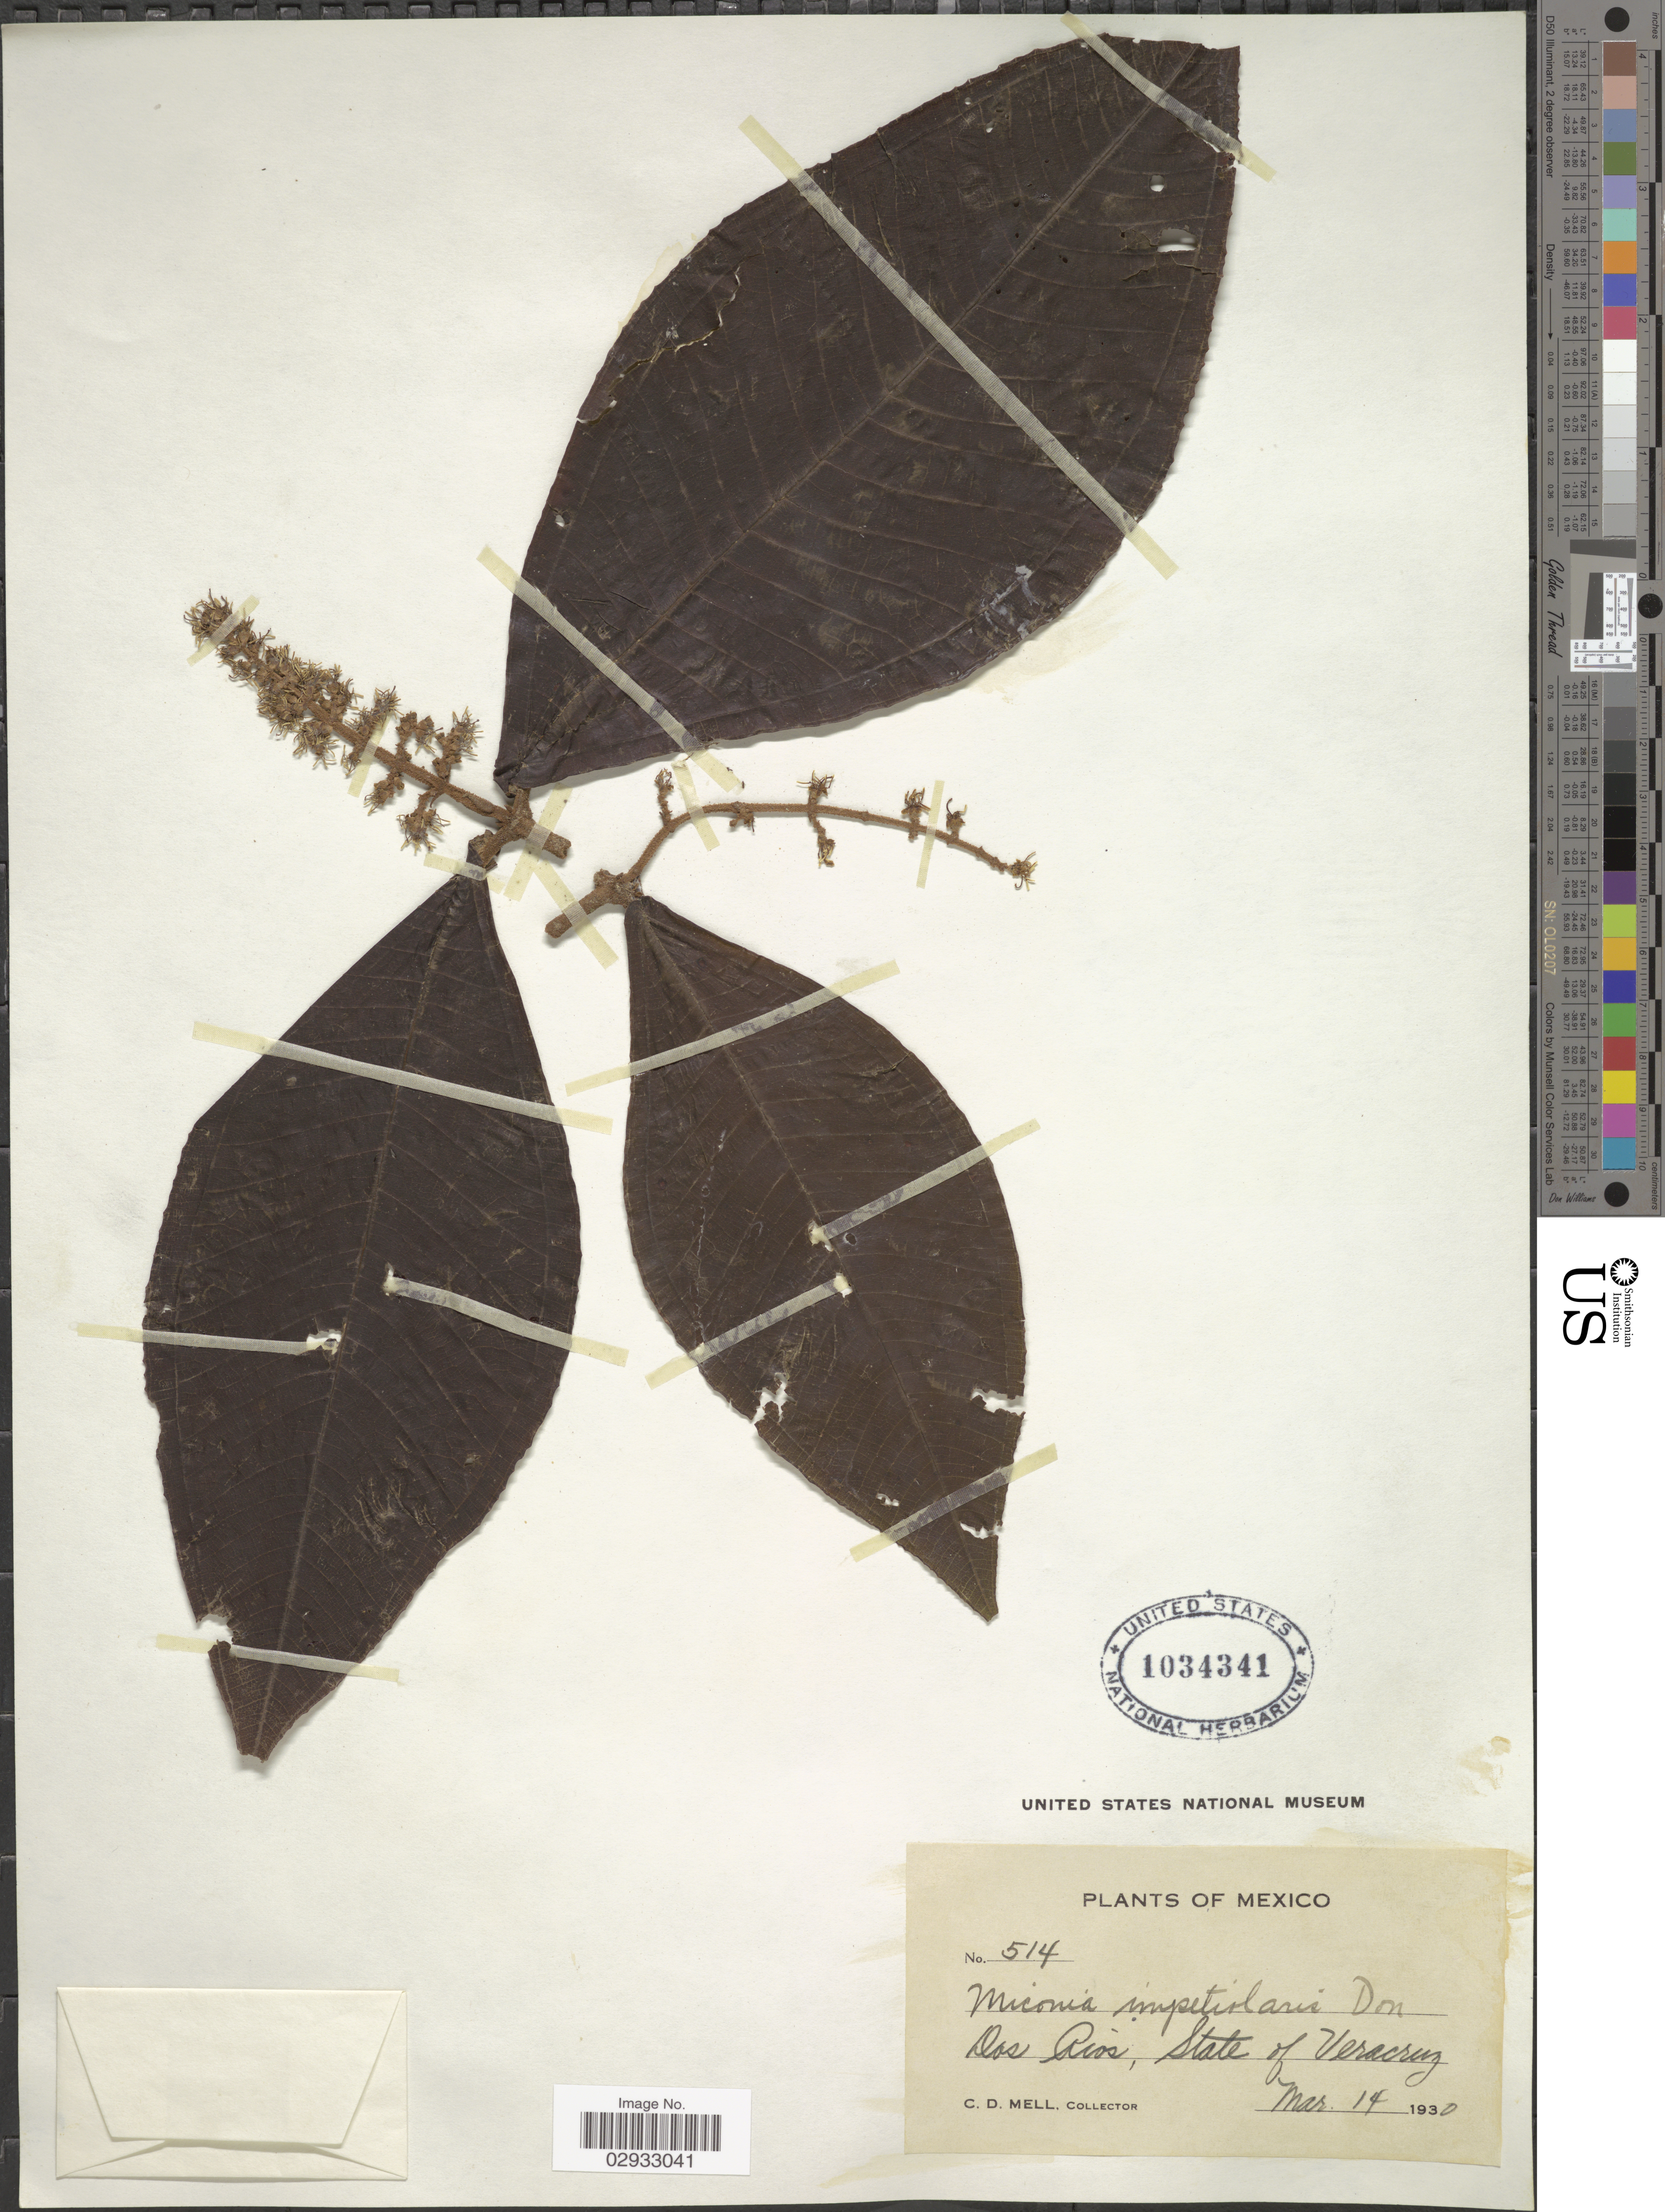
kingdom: Plantae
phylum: Tracheophyta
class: Magnoliopsida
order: Myrtales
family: Melastomataceae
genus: Miconia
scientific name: Miconia impetiolaris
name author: (Sw.) D. Don ex DC.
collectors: C. D. Mell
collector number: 514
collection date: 1930-03-14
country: Mexico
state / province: Veracruz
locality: Dos Rios, State of Veracruz.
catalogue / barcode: US 1034341